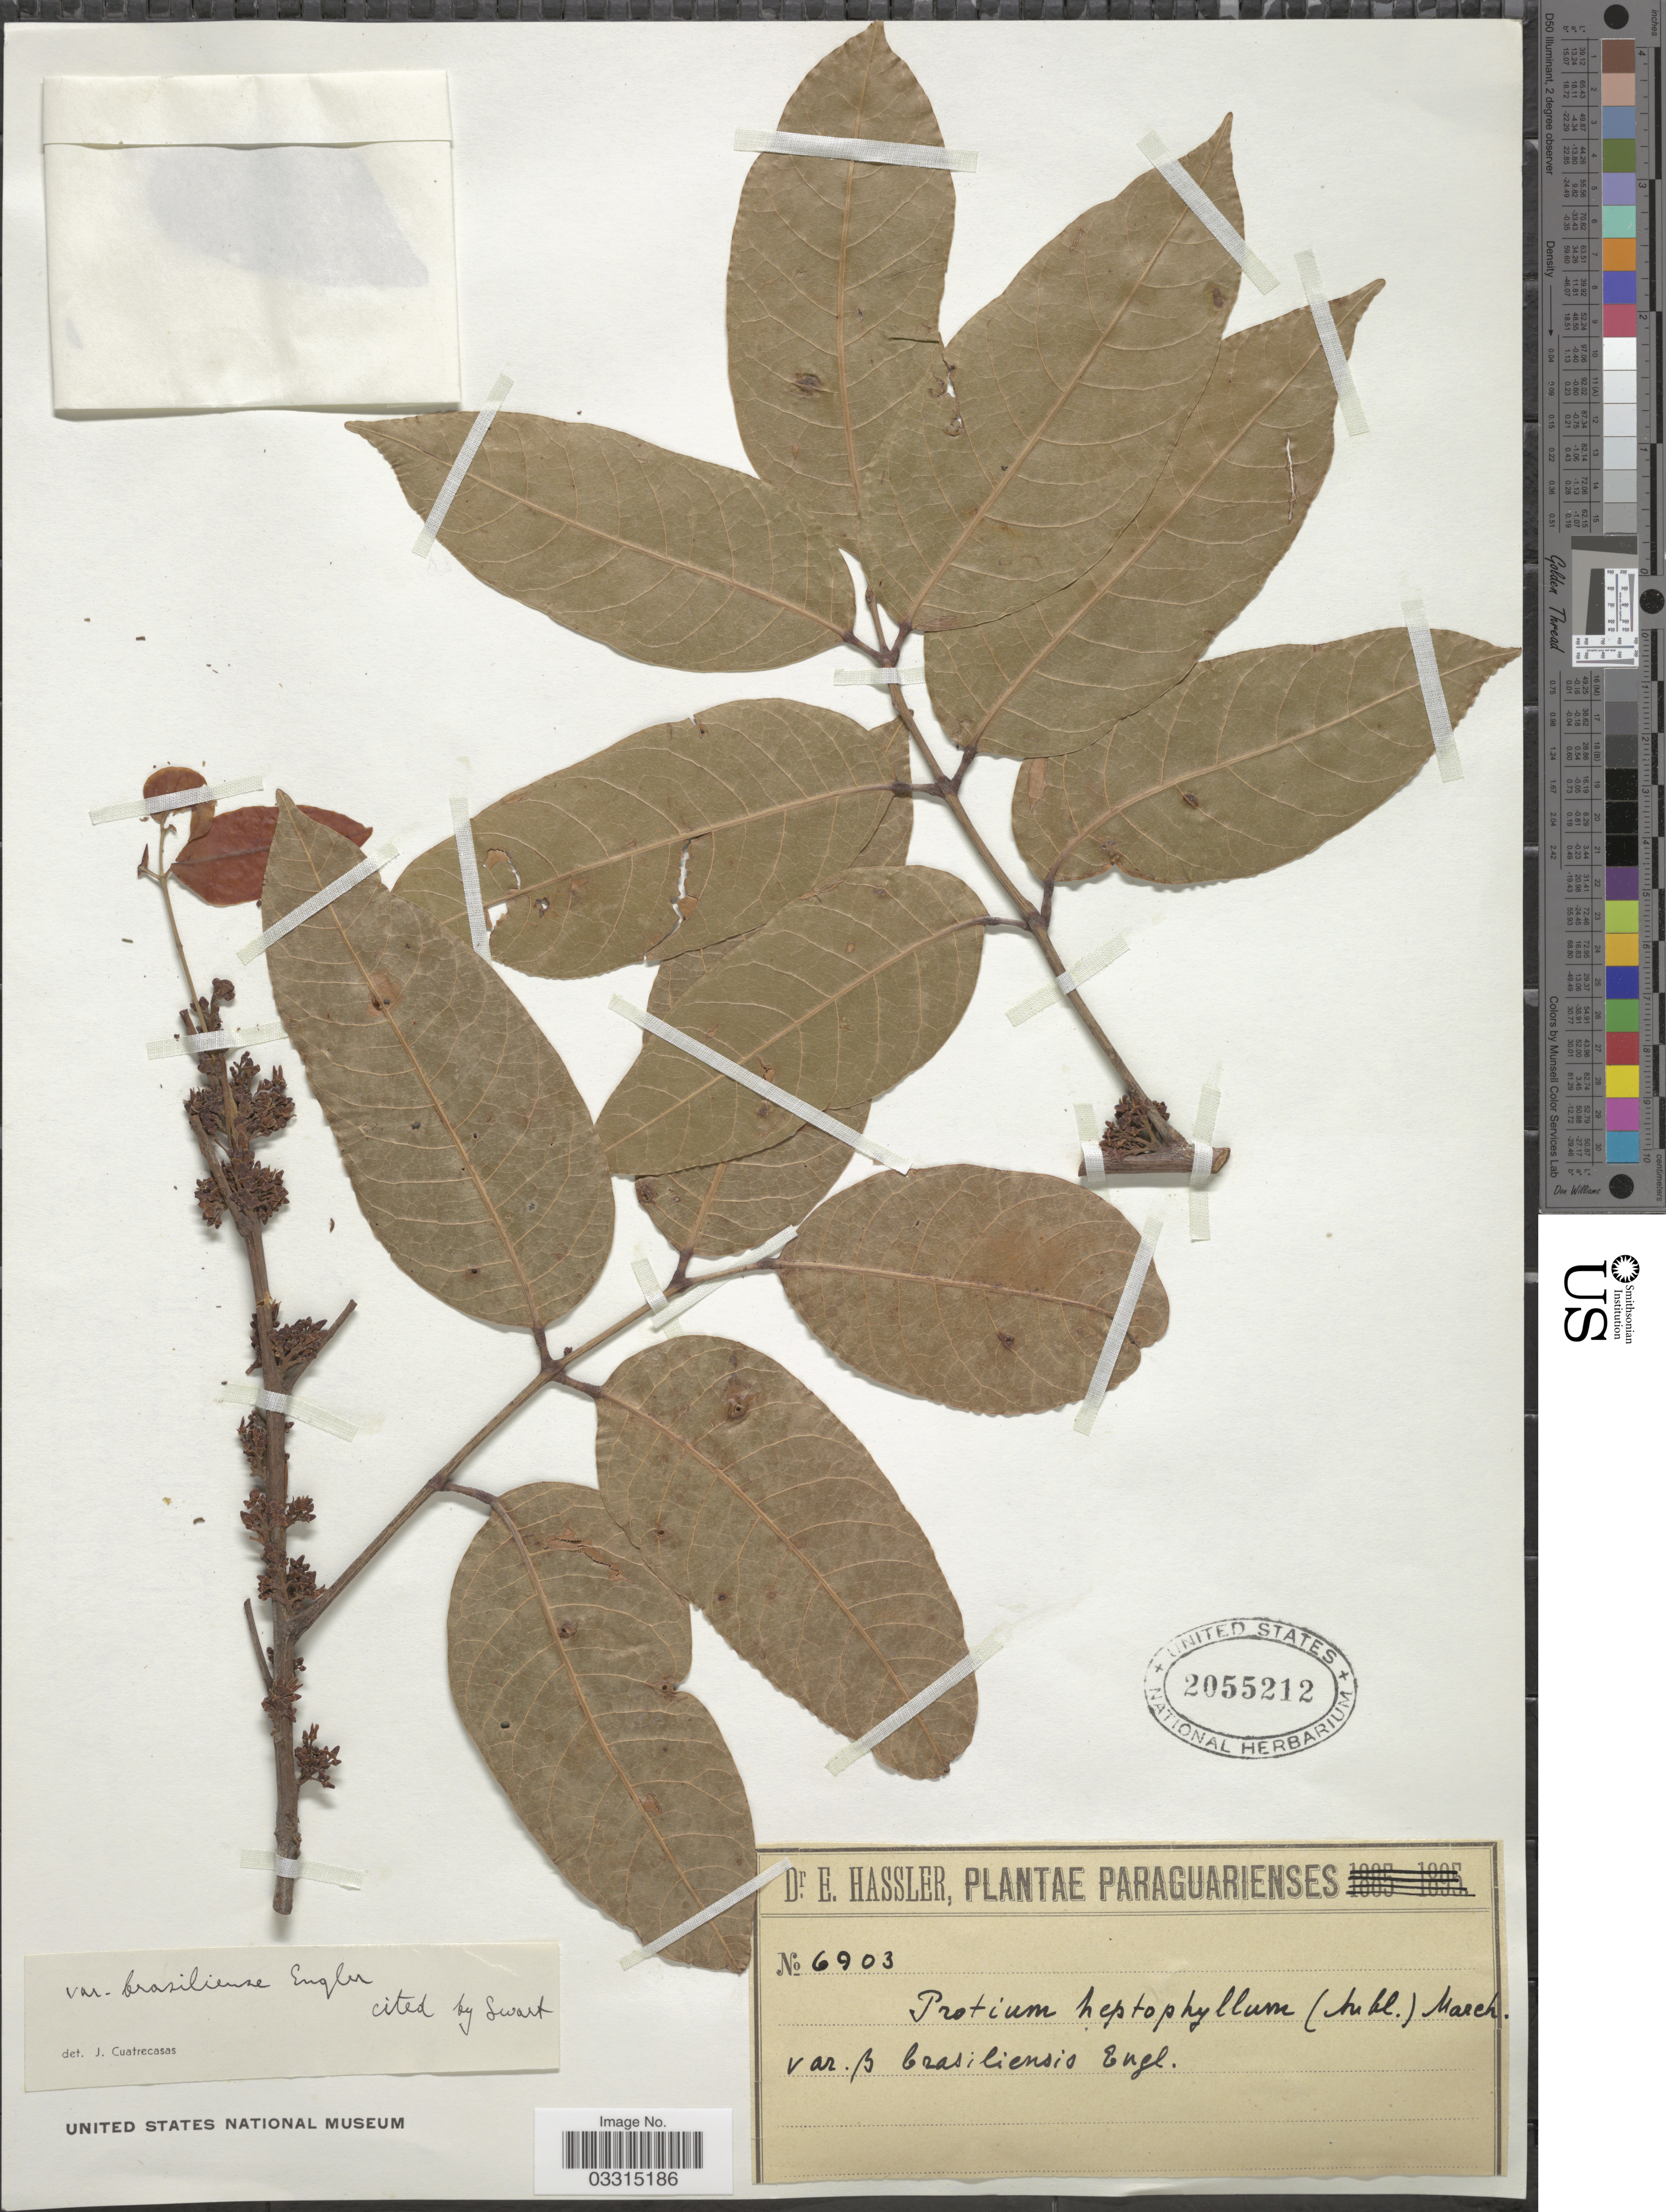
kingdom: Plantae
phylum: Tracheophyta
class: Magnoliopsida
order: Sapindales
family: Burseraceae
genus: Protium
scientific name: Protium heptaphyllum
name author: (Aubl.) Marchand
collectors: E. Hassler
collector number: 6903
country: Paraguay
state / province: Paraguari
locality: Paraguarienses.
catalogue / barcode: US 2055212